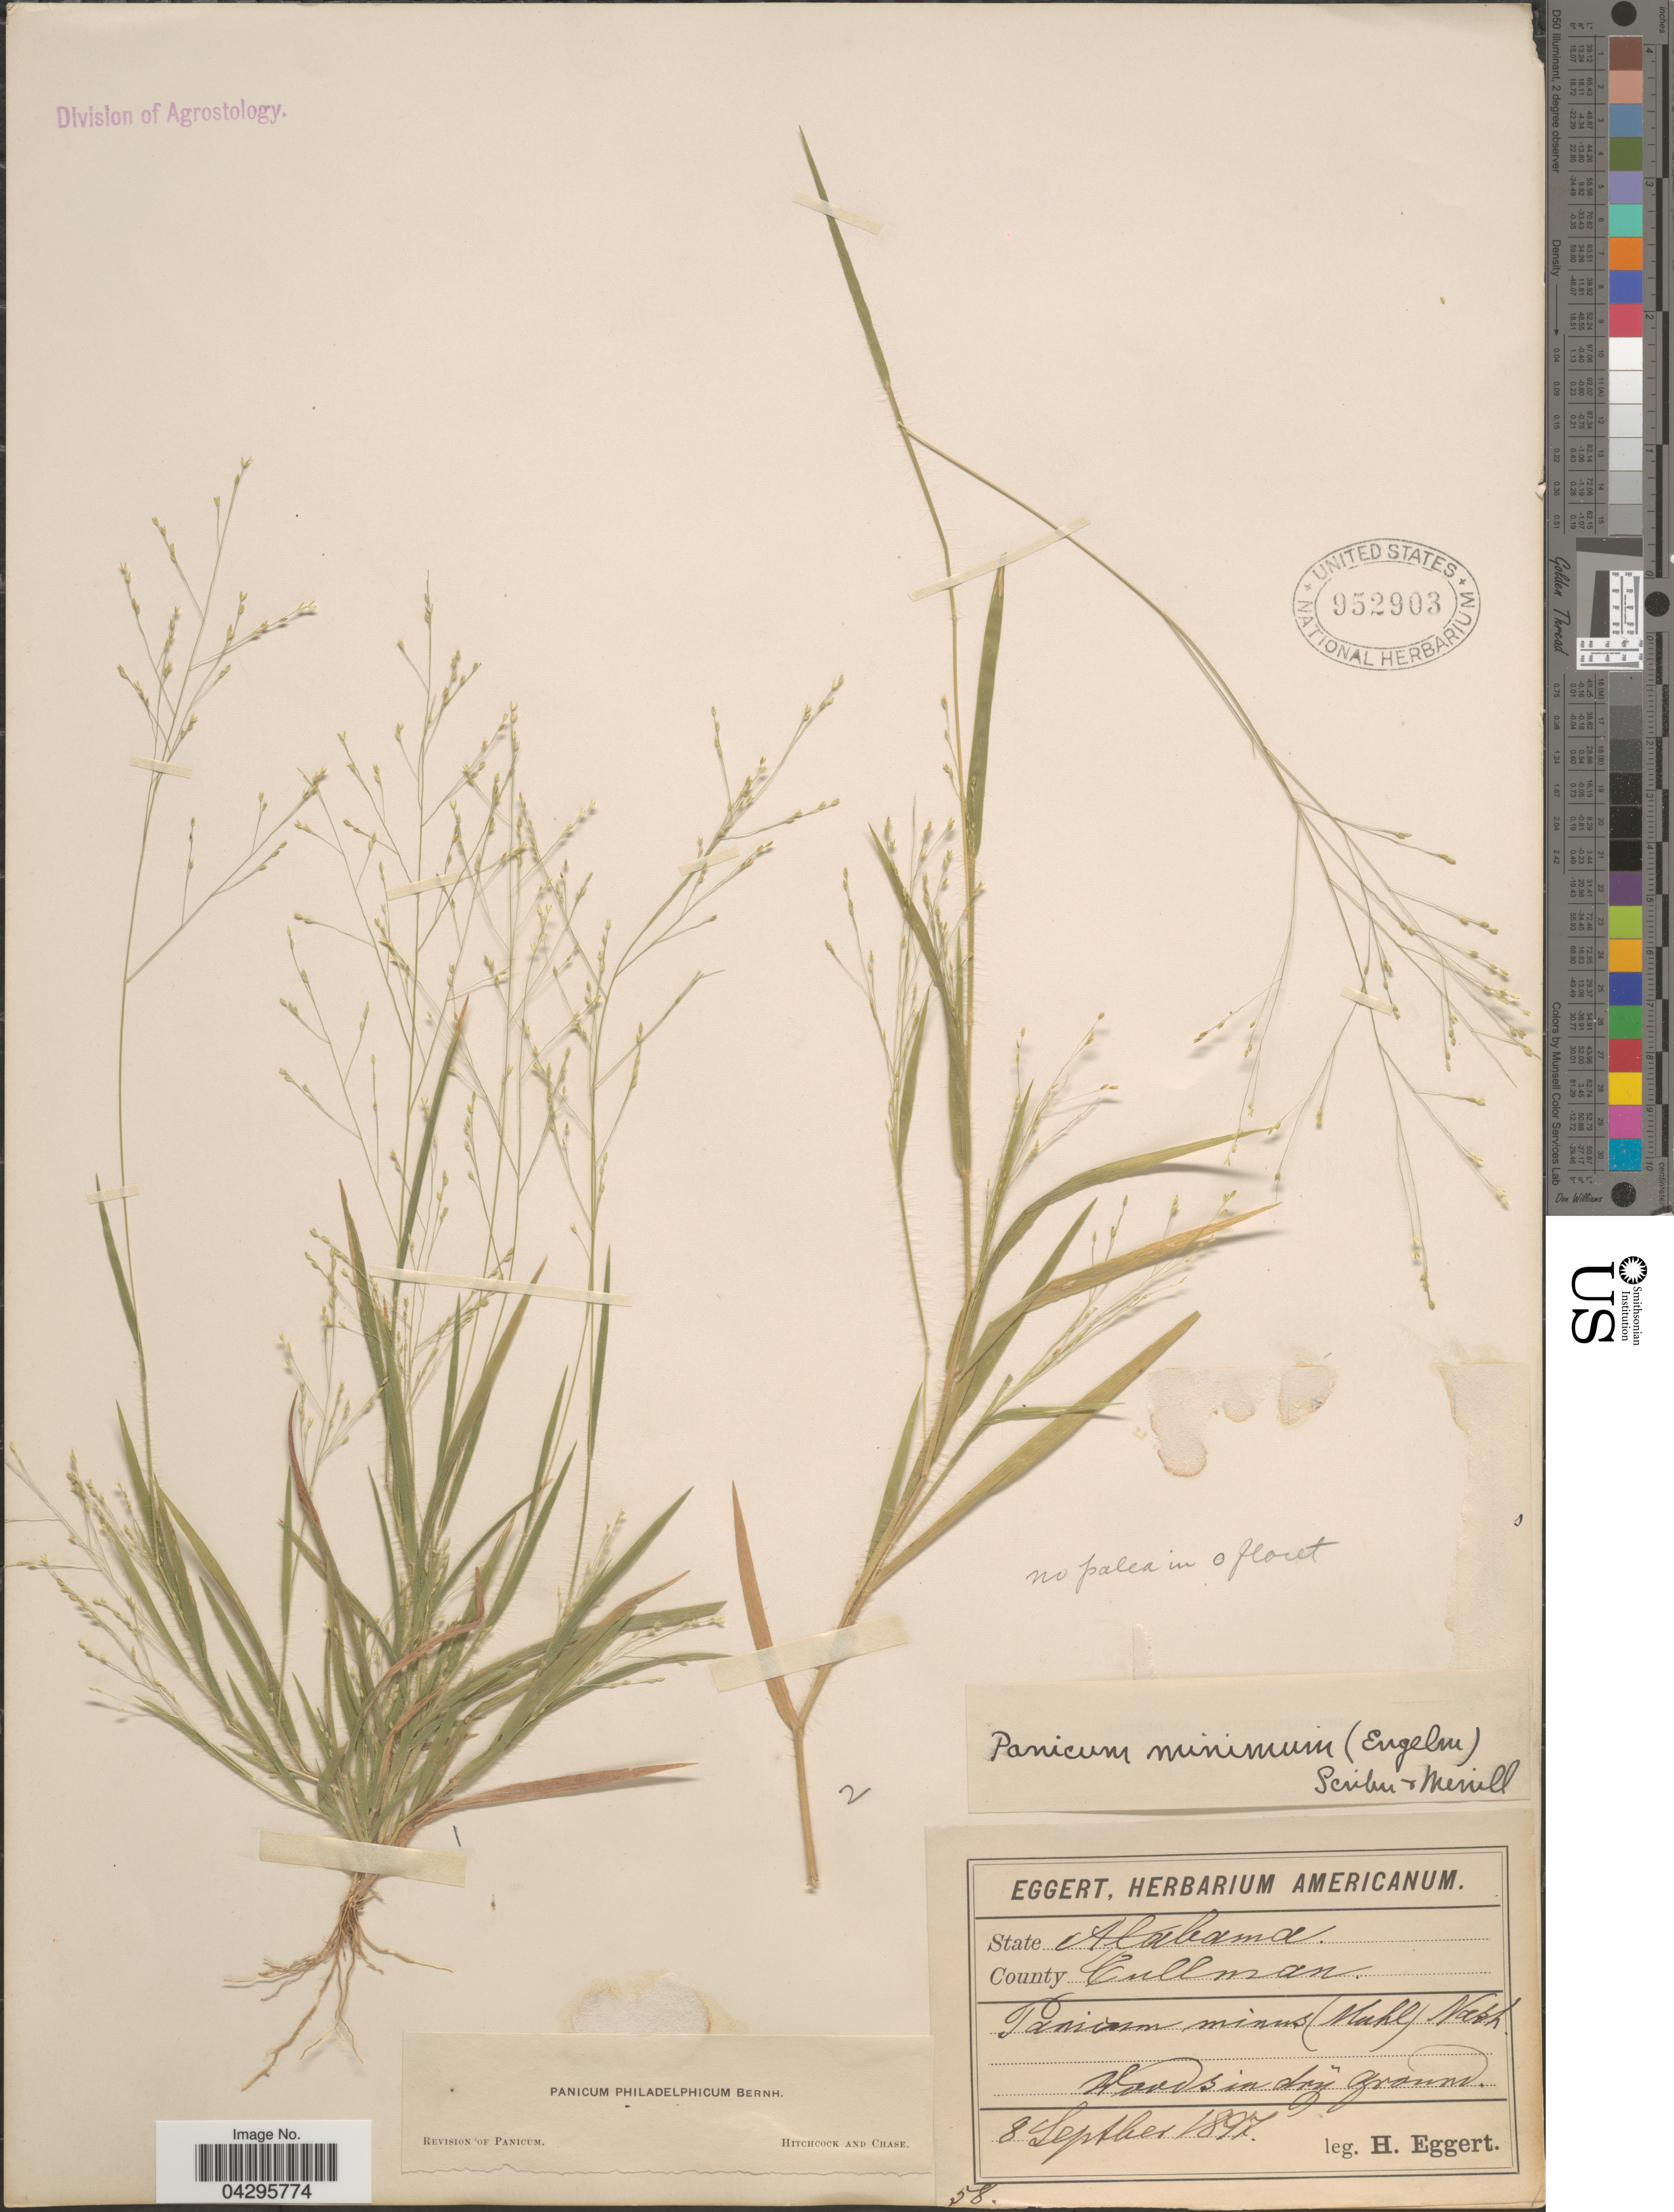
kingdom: Plantae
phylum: Tracheophyta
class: Liliopsida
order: Poales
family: Poaceae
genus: Panicum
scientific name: Panicum philadelphicum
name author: Bernh. ex Trin.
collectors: H. Eggert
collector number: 58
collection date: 1897-09-08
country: United States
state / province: Alabama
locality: County Pullman. Woods in dry ground.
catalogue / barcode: US 952903